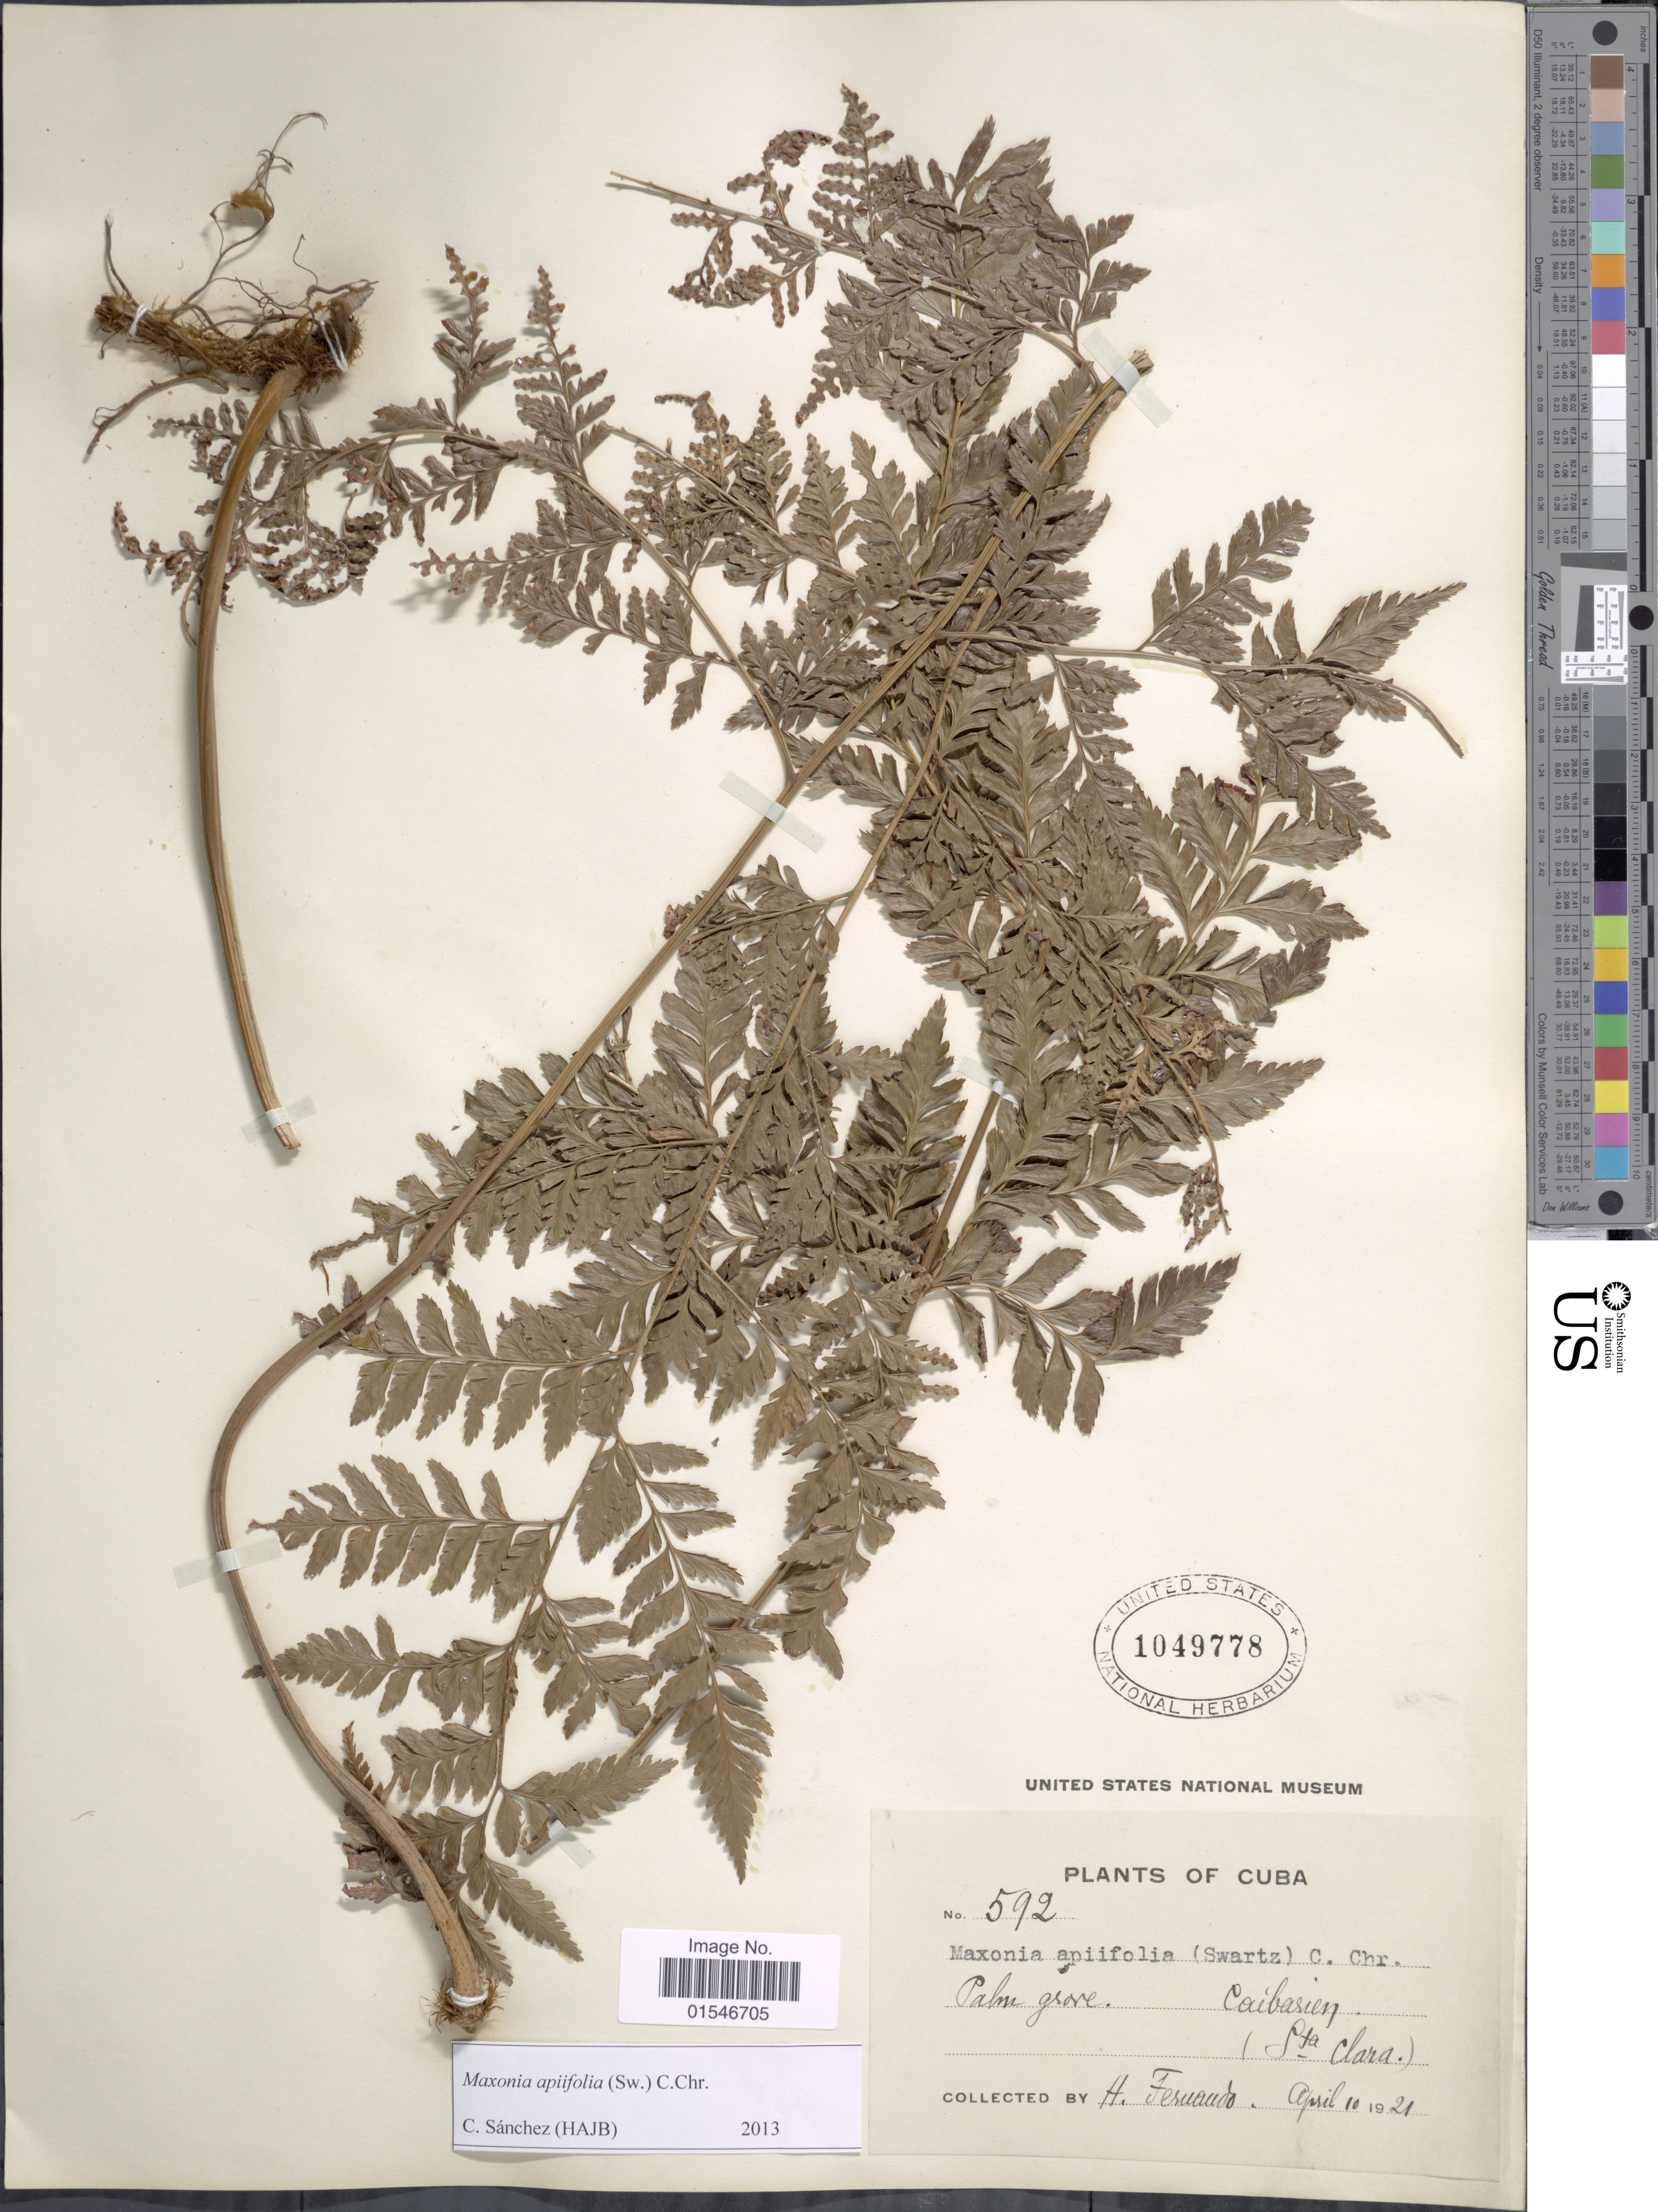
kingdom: Plantae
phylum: Tracheophyta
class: Polypodiopsida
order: Polypodiales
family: Dryopteridaceae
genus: Maxonia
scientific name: Maxonia apiifolia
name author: (Sw.) C. Chr.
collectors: H. Fernando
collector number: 592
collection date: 1921-04-10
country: Cuba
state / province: Las Villas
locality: Palm grove. Caibarien (Sta. Clara)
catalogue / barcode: US 1049778